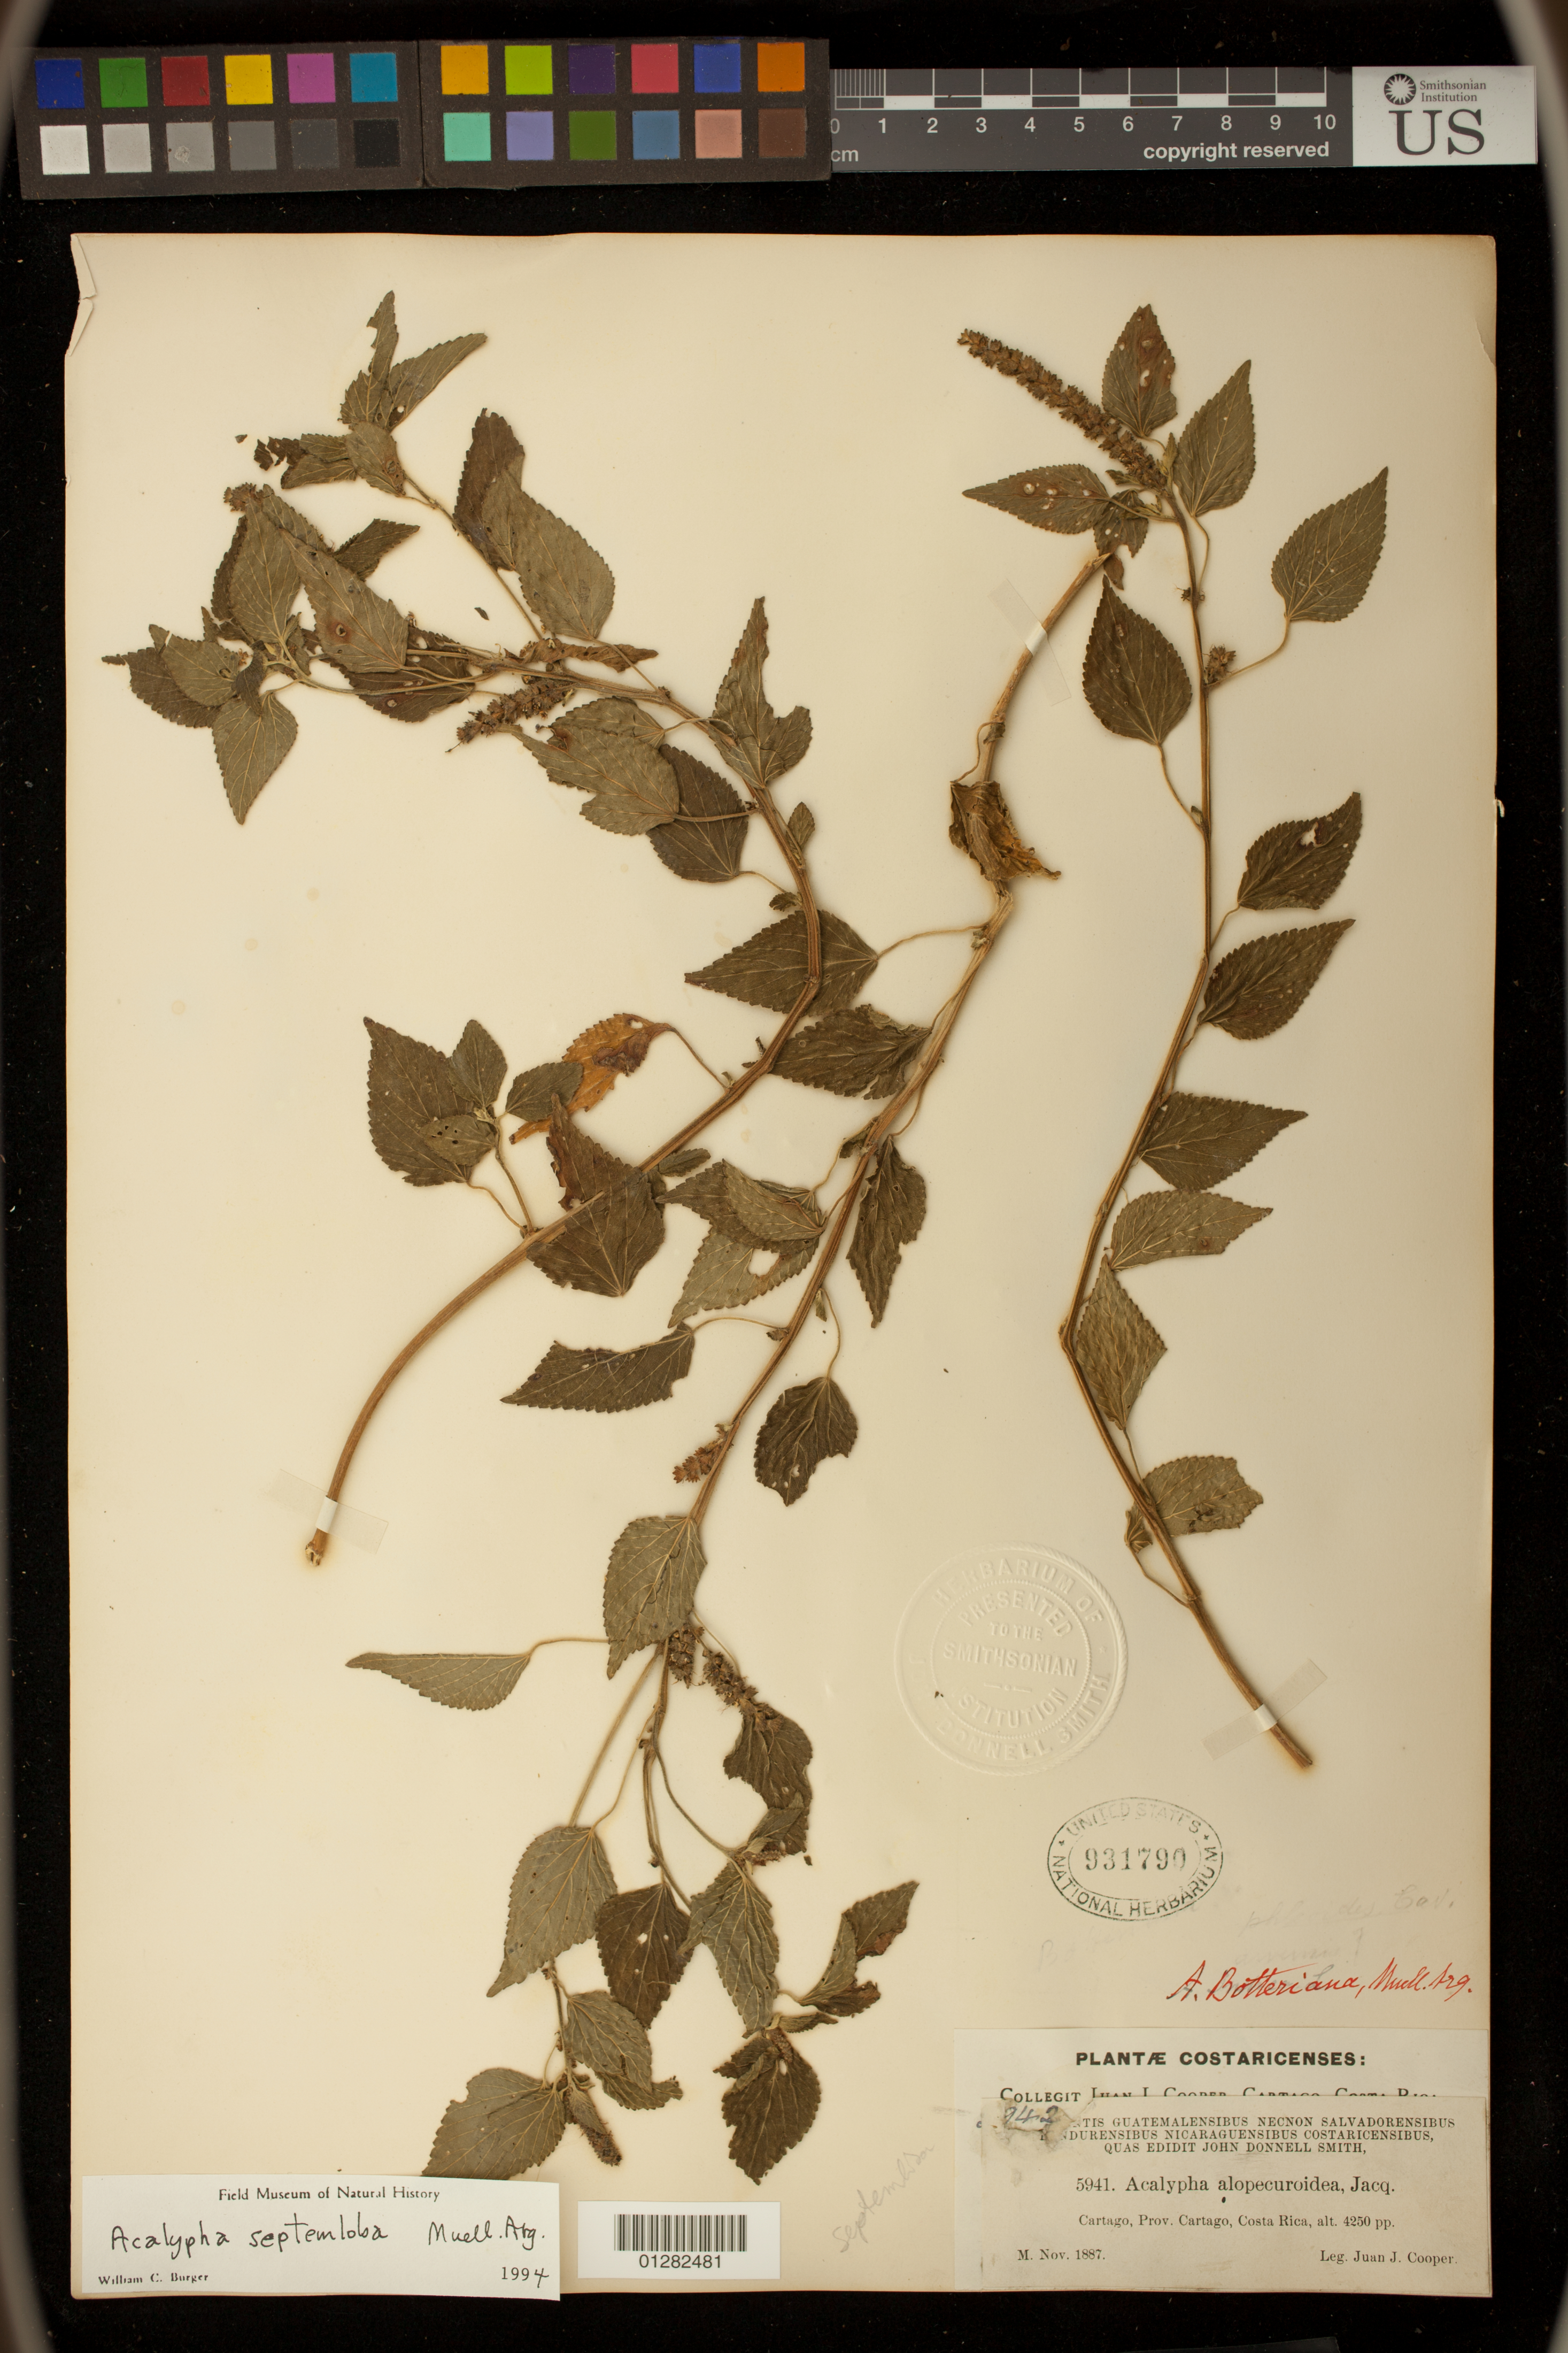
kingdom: Plantae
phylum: Tracheophyta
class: Magnoliopsida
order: Malpighiales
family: Euphorbiaceae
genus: Acalypha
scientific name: Acalypha septemloba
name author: Müll. Arg.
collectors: O. Degener & I. Degener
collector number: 5941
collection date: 1887-11-01/1887-11-30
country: Costa Rica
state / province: Cartago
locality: Cartago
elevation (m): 4250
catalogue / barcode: US 931790